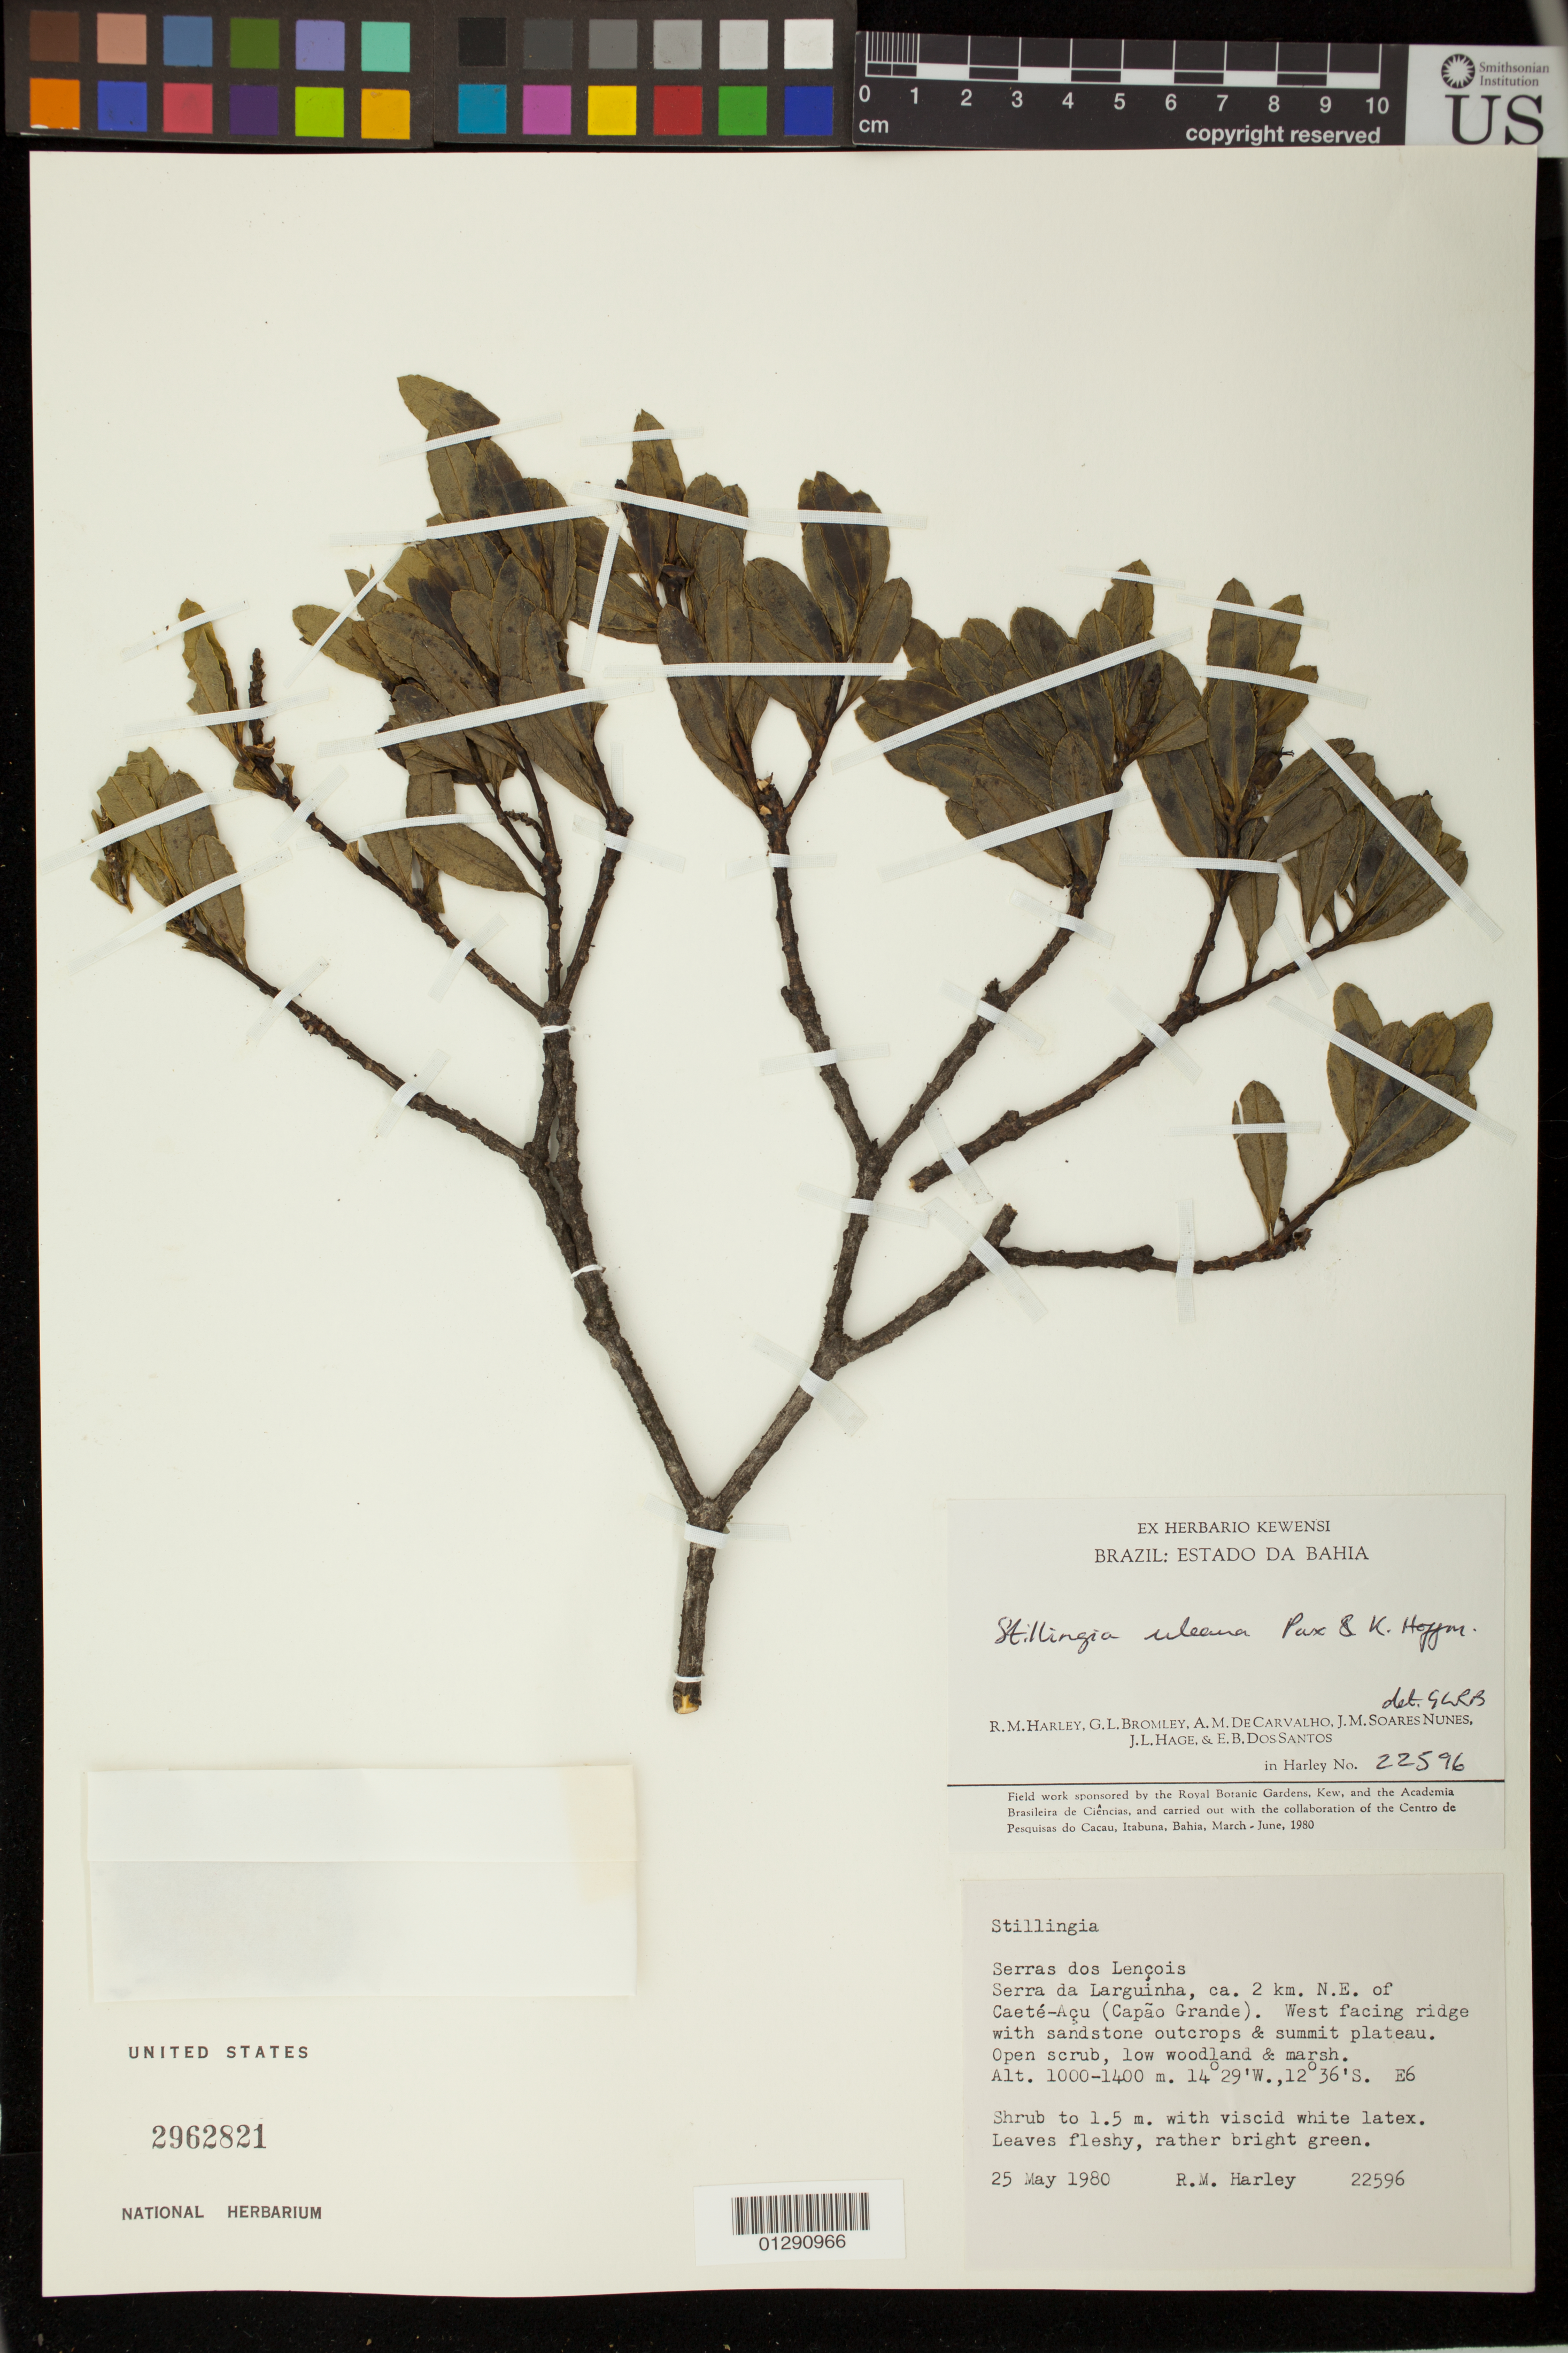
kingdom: Plantae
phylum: Tracheophyta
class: Magnoliopsida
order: Malpighiales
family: Euphorbiaceae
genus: Stillingia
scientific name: Stillingia uleana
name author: Pax & K. Hoffm.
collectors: R. M. Harley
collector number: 22596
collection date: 1980-05-25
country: Brazil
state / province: Bahia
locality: Serras dos Lencois,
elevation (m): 1000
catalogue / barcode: US 2962821